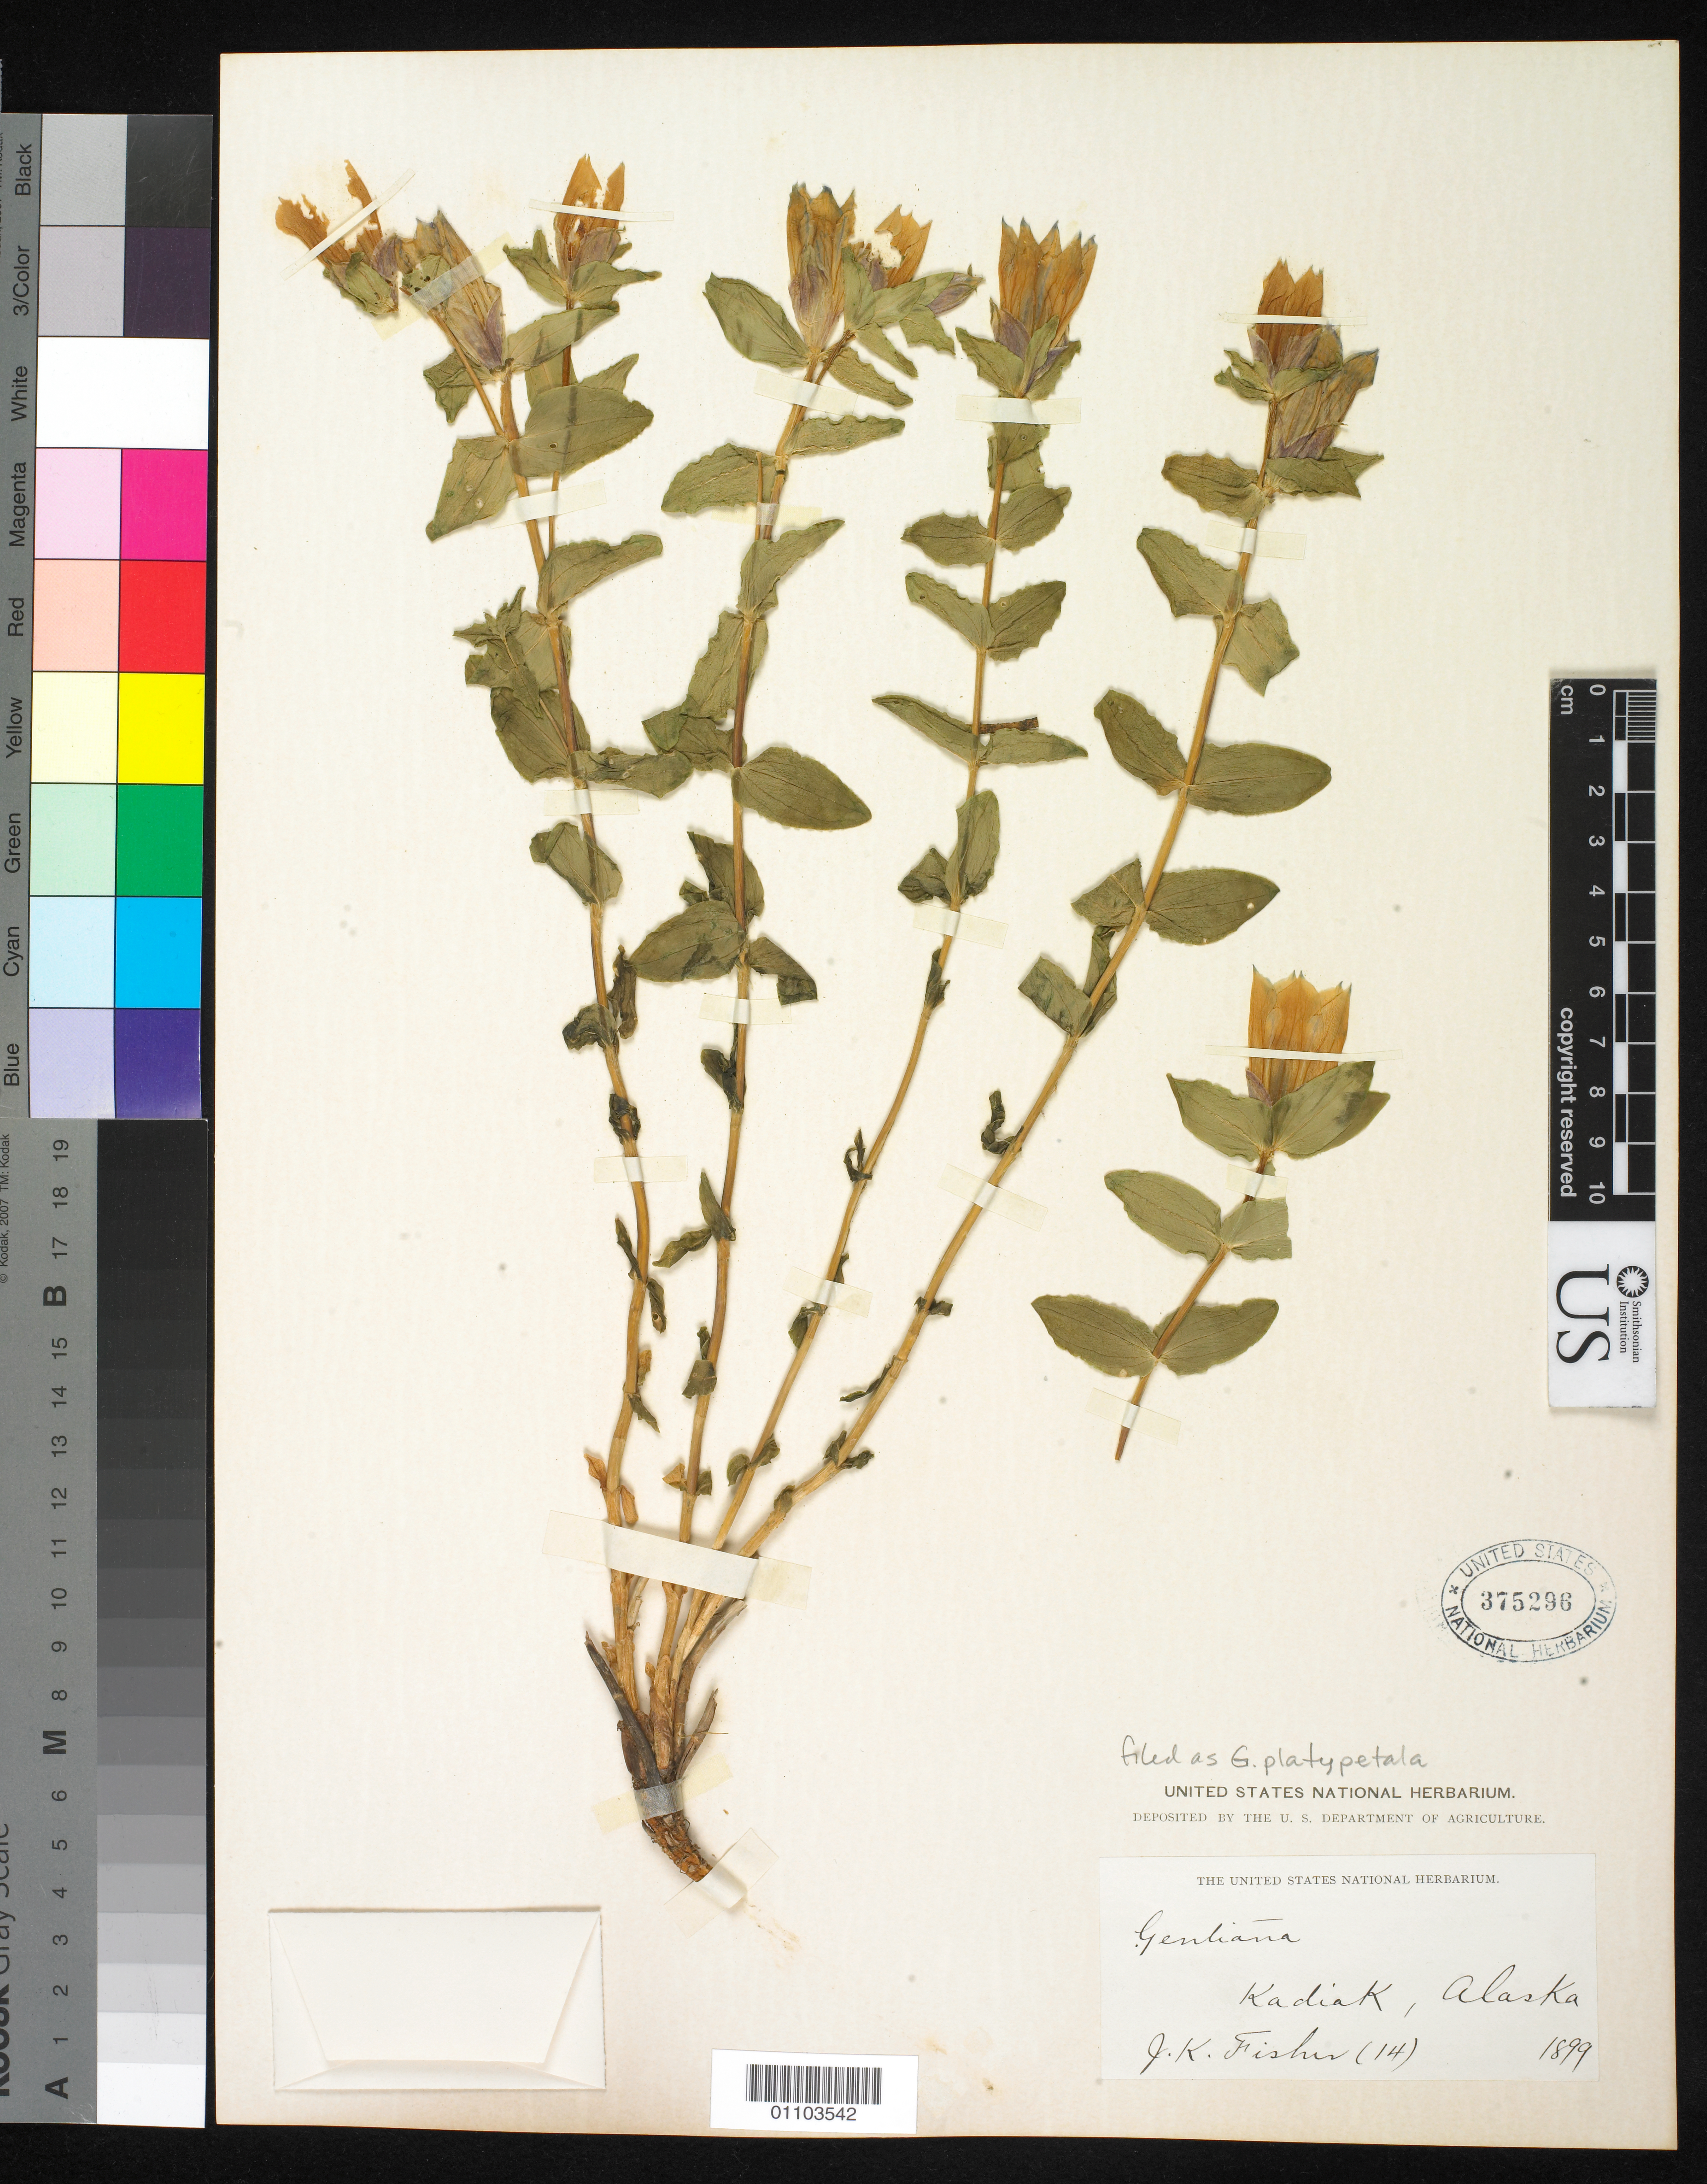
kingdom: Plantae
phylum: Tracheophyta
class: Magnoliopsida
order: Gentianales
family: Gentianaceae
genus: Gentiana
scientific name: Gentiana platypetala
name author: Griseb.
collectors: W. J. Fisher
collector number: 14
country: United States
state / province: Alaska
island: Kodiak I.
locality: Kodiak (Kadiak, Kadyak)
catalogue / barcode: US 375296